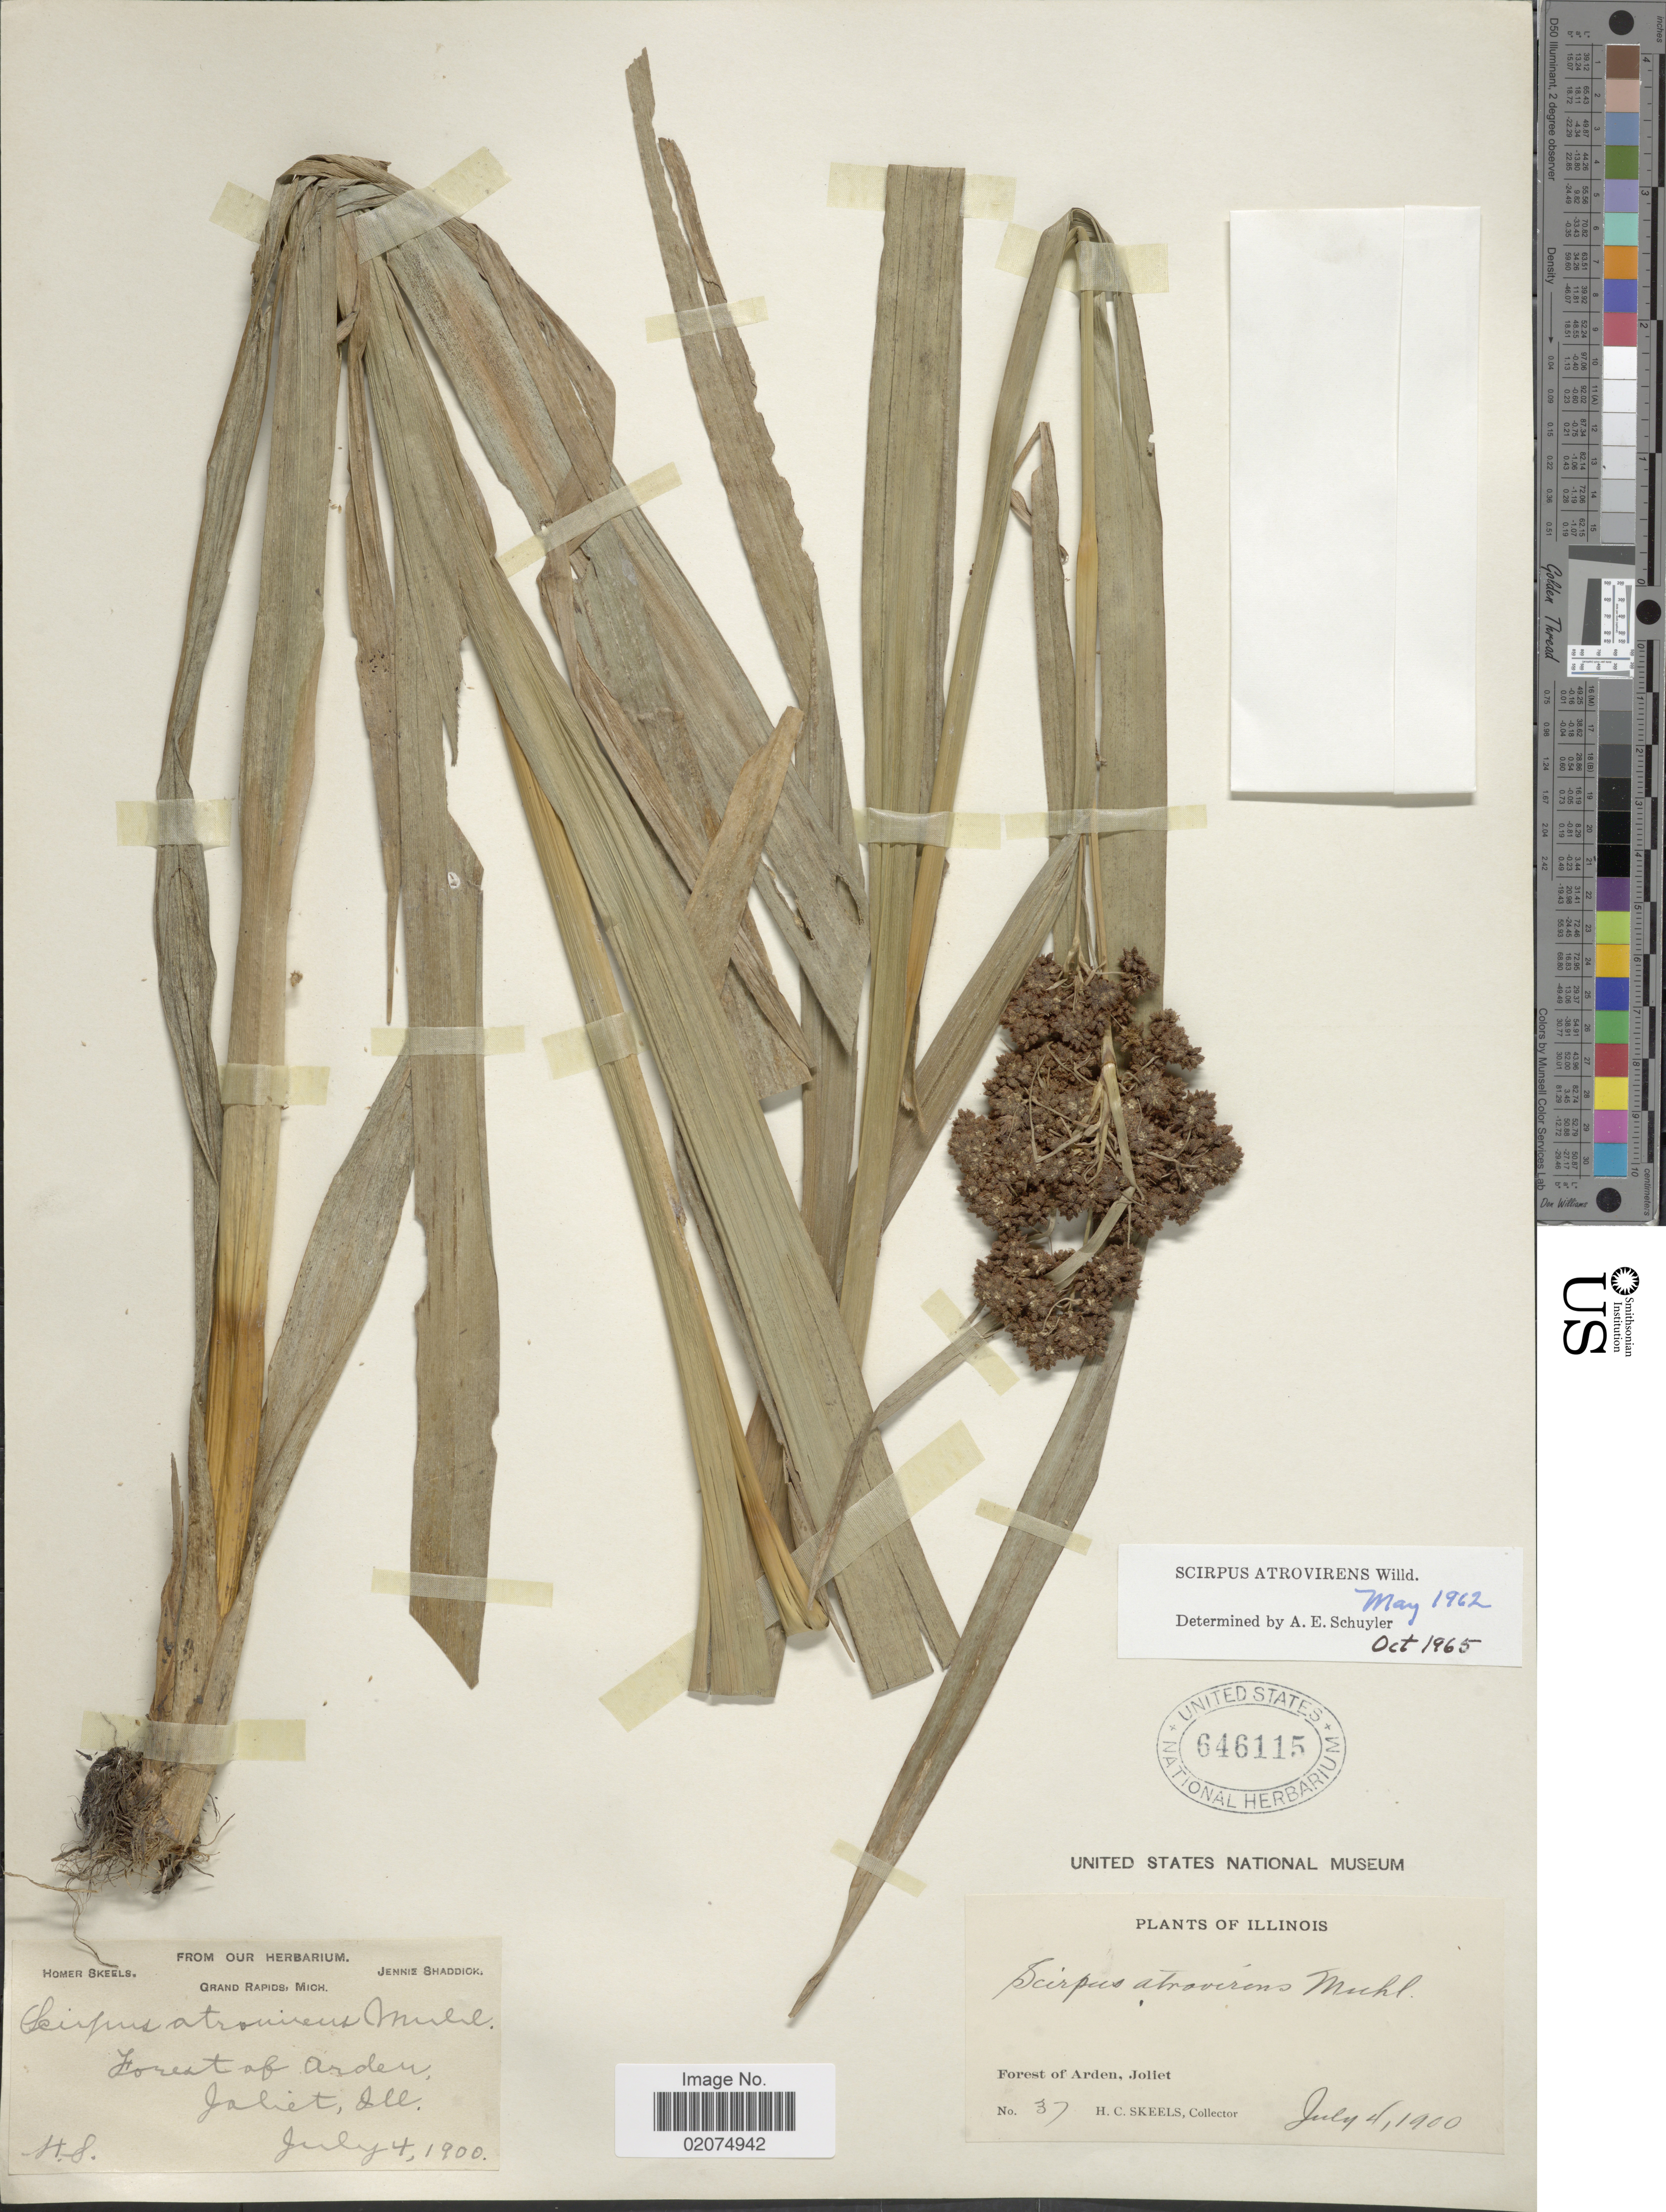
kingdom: Plantae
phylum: Tracheophyta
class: Liliopsida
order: Poales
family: Cyperaceae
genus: Scirpus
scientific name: Scirpus atrovirens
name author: Willd.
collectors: H. Skeels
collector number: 37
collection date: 1900-07-04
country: United States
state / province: Illinois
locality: Forest of Arden, Joliet, Ill.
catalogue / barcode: US 646115